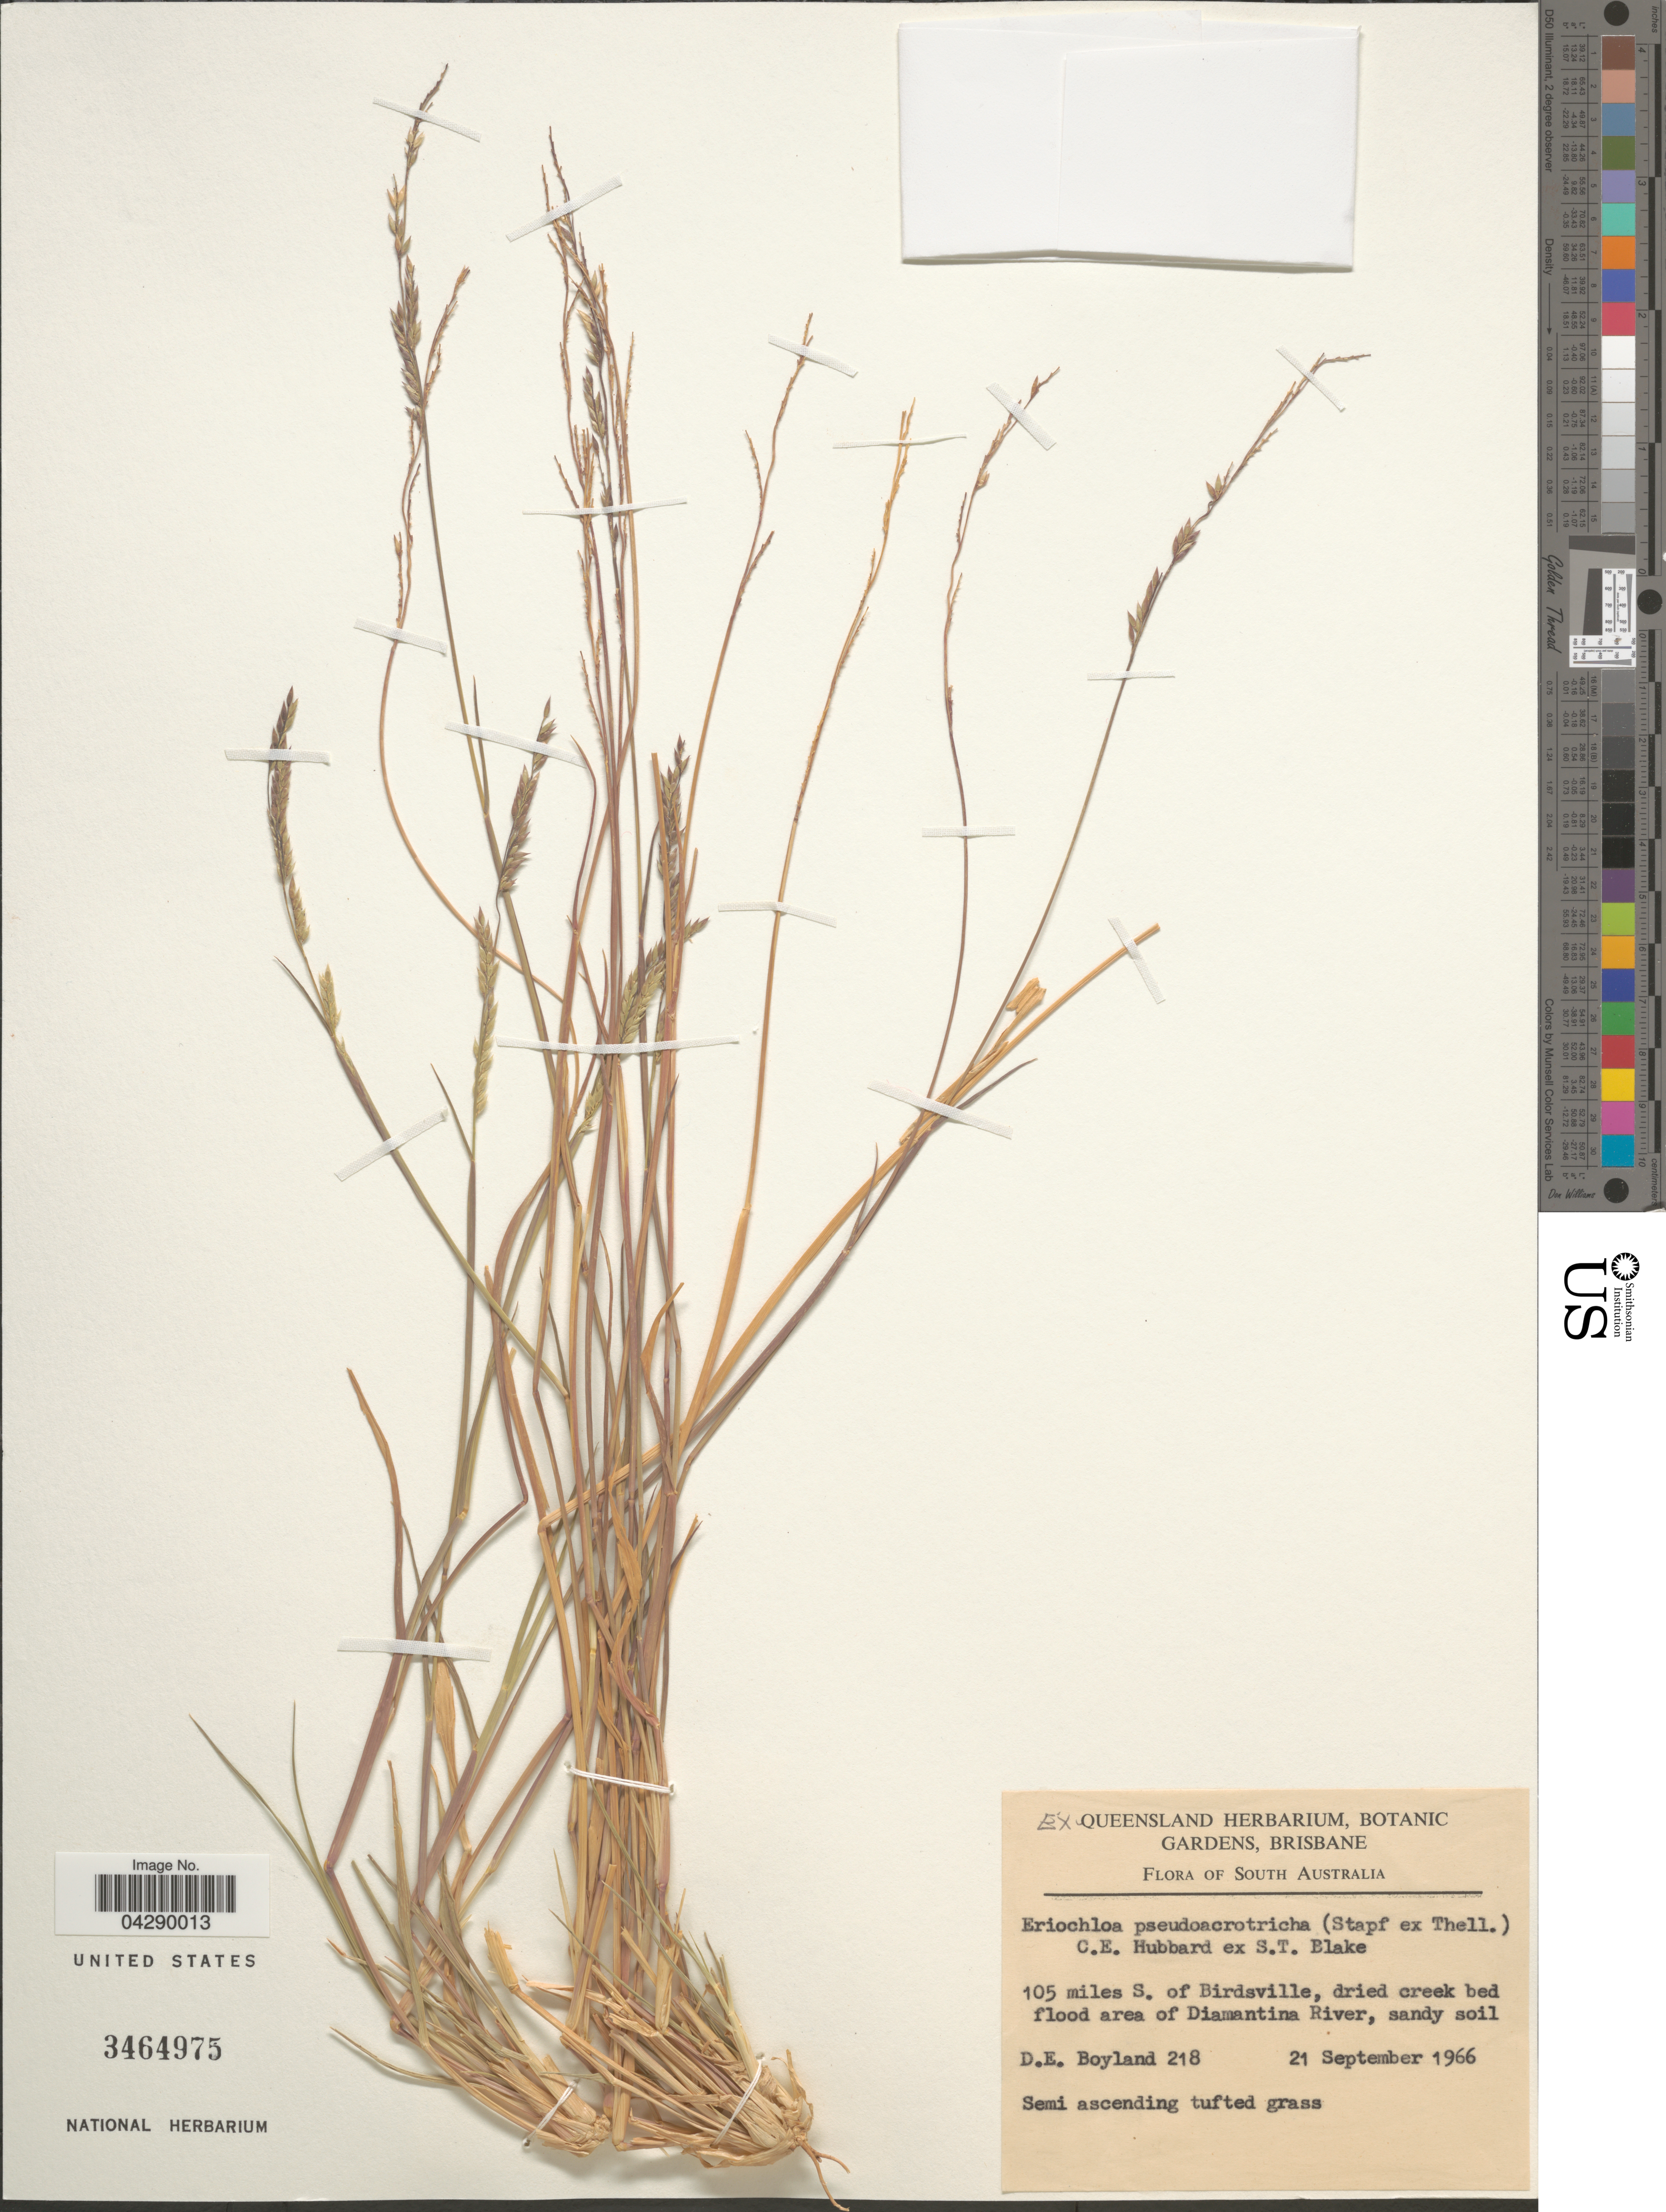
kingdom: Plantae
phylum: Tracheophyta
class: Liliopsida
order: Poales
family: Poaceae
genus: Eriochloa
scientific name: Eriochloa pseudoacrotricha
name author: (Stapf & Thell.) J.M. Black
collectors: D. Boyland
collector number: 218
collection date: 1966-09-21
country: Australia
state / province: South Australia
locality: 105 miles S. of Birdsville, dried creek bed flood area of Diamantina River, sandy soil.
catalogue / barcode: US 3464975